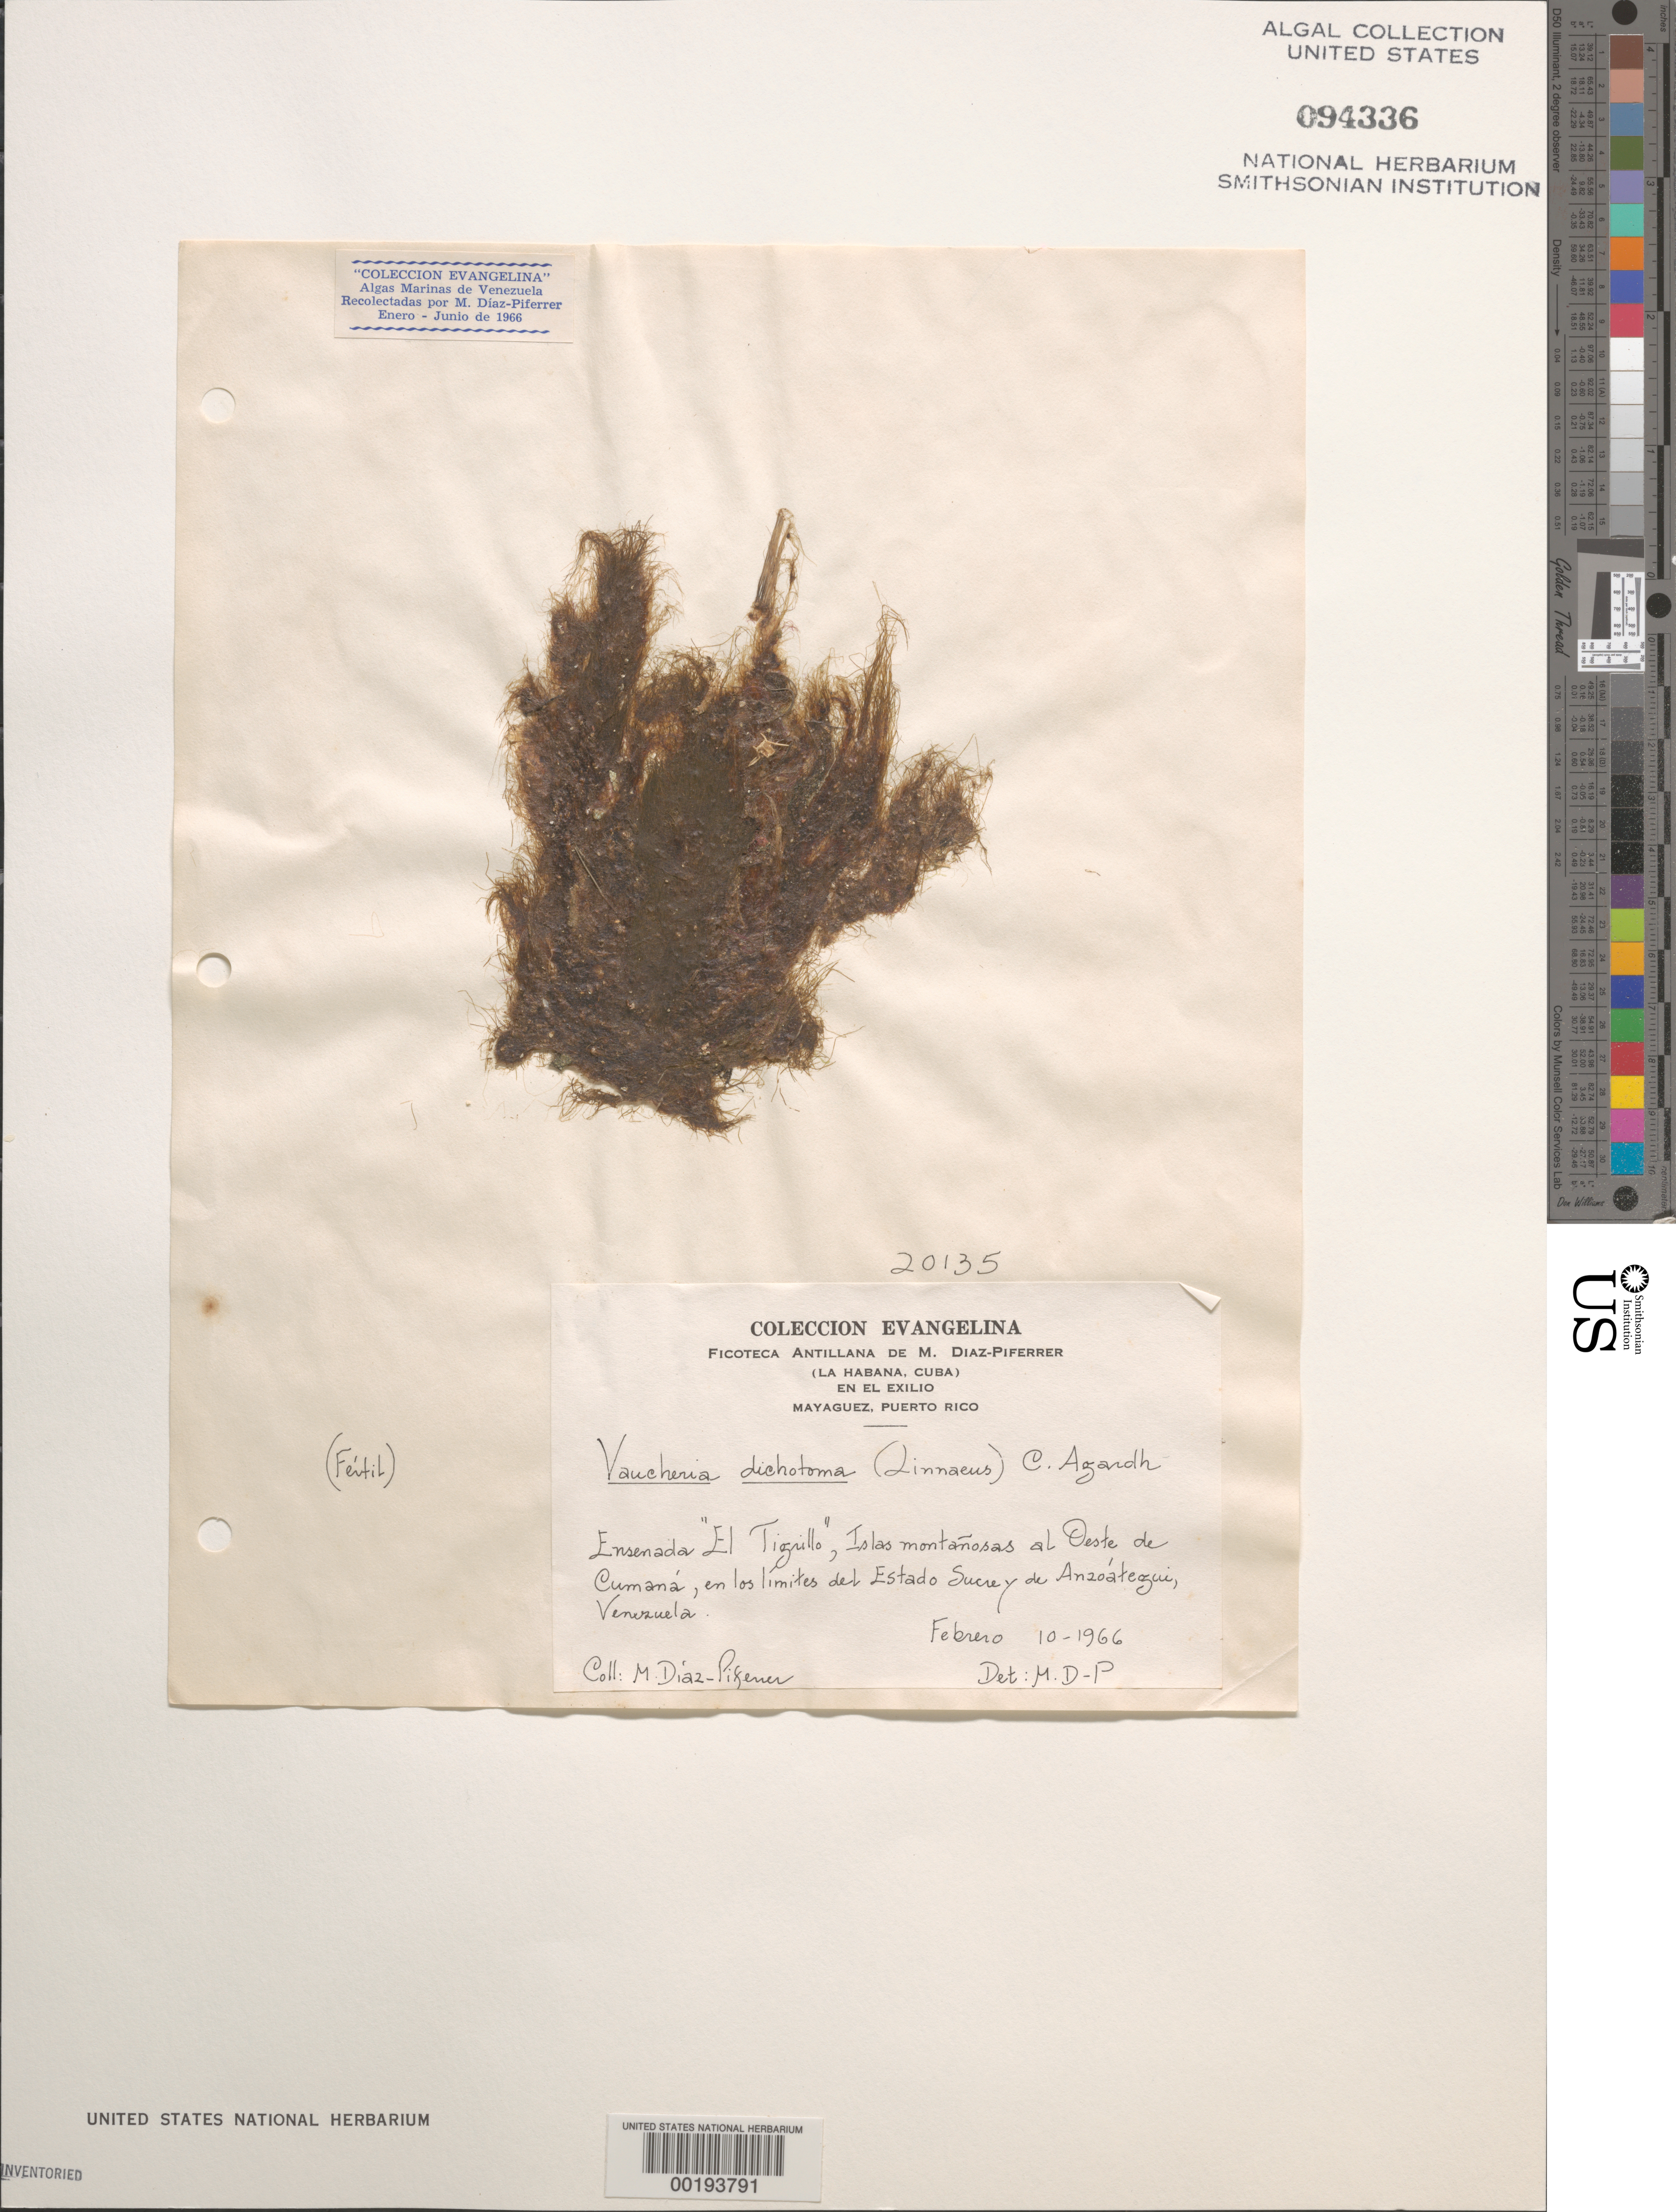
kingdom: Chromista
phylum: Ochrophyta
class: Xanthophyceae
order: Vaucheriales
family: Vaucheriaceae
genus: Vaucheria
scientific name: Vaucheria dichotoma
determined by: Diaz-Piferrer, M.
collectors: M. Diaz-Piferrer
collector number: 20135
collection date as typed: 10 Feb 1966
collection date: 1966-02-10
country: Venezuela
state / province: Anzoategui / Sucre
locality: Ensenada El Tigrillo, west of Cumana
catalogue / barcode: US 94336